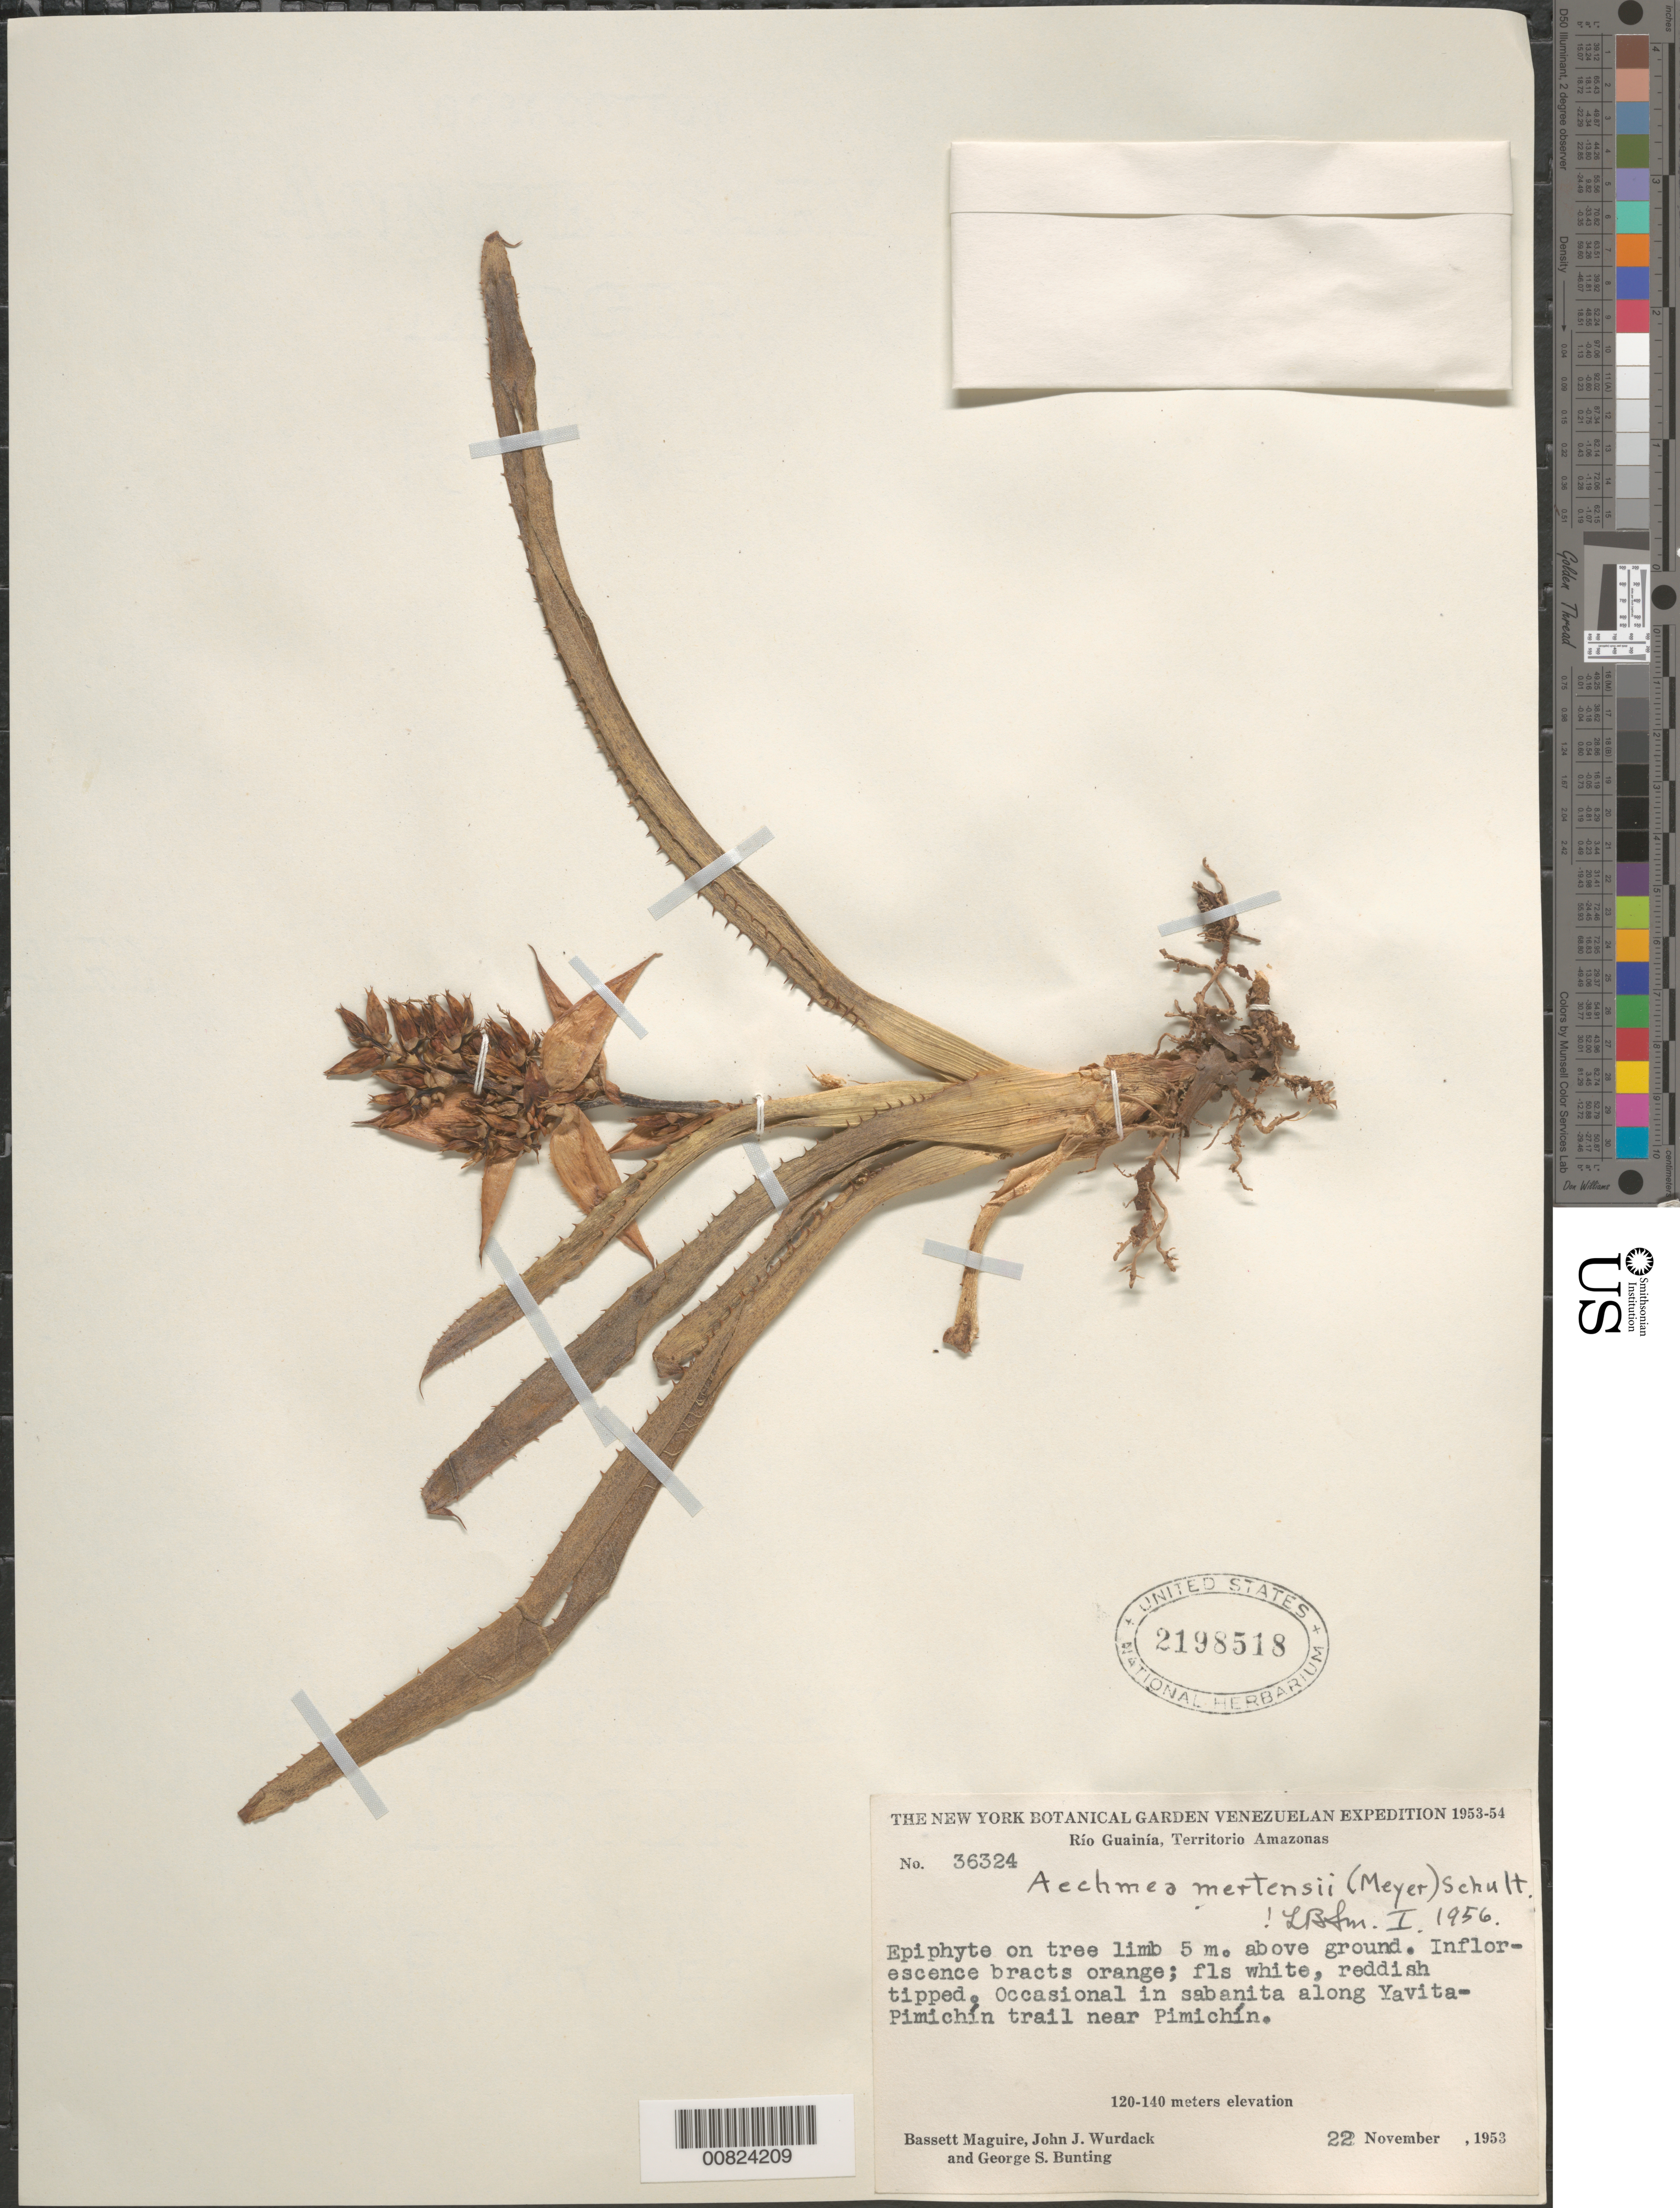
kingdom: Plantae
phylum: Tracheophyta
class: Liliopsida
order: Poales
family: Bromeliaceae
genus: Aechmea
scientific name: Aechmea mertensii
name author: (G. Mey.) Schult. & Schult. f.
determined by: Smith, Lyman B., (US), NMNH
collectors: B. Maguire, J. J. Wurdack & G. S. Bunting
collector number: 36324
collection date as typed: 22-Nov-53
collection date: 1953-11-22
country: Venezuela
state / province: Amazonas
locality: Yavita-Pimichin trail, near Pimichín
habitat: Along trail, in sabanita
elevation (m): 120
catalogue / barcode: US 2198518